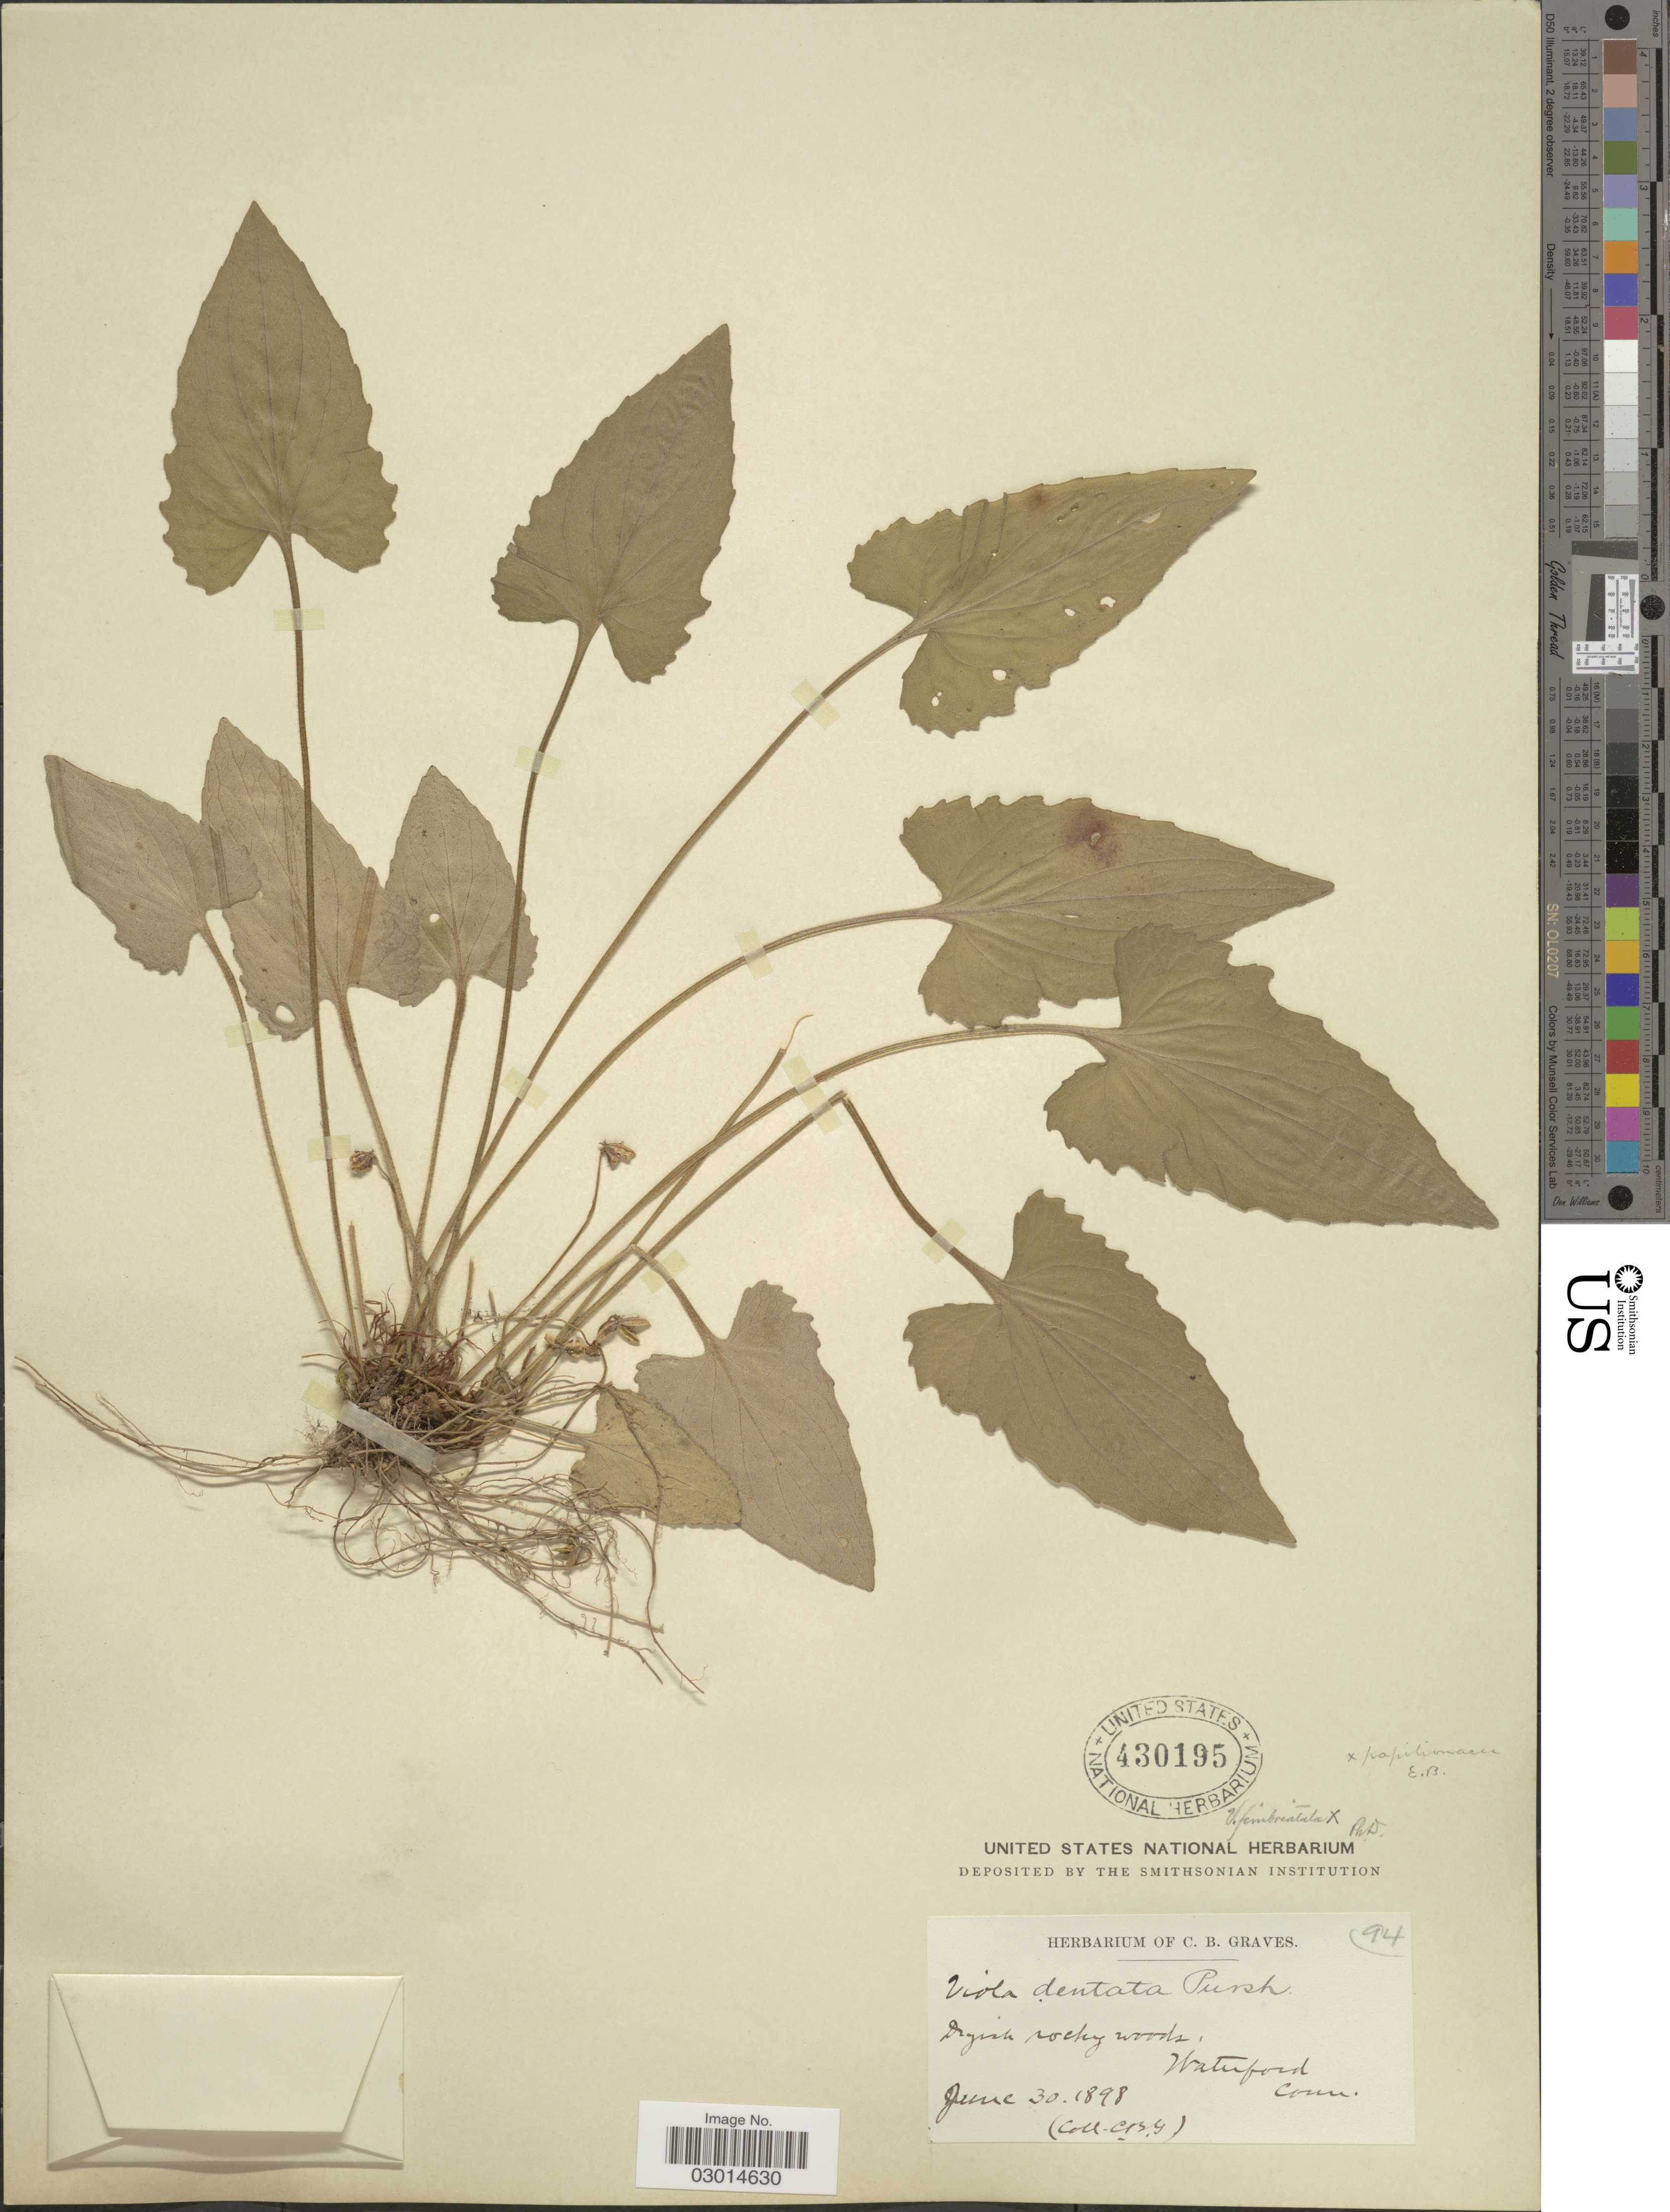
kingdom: Plantae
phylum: Tracheophyta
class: Magnoliopsida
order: Malpighiales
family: Violaceae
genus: Viola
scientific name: Viola dentata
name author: Pursh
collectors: C. Graves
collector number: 94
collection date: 1898-06-30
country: United States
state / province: Connecticut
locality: Waterford.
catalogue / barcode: US 430195